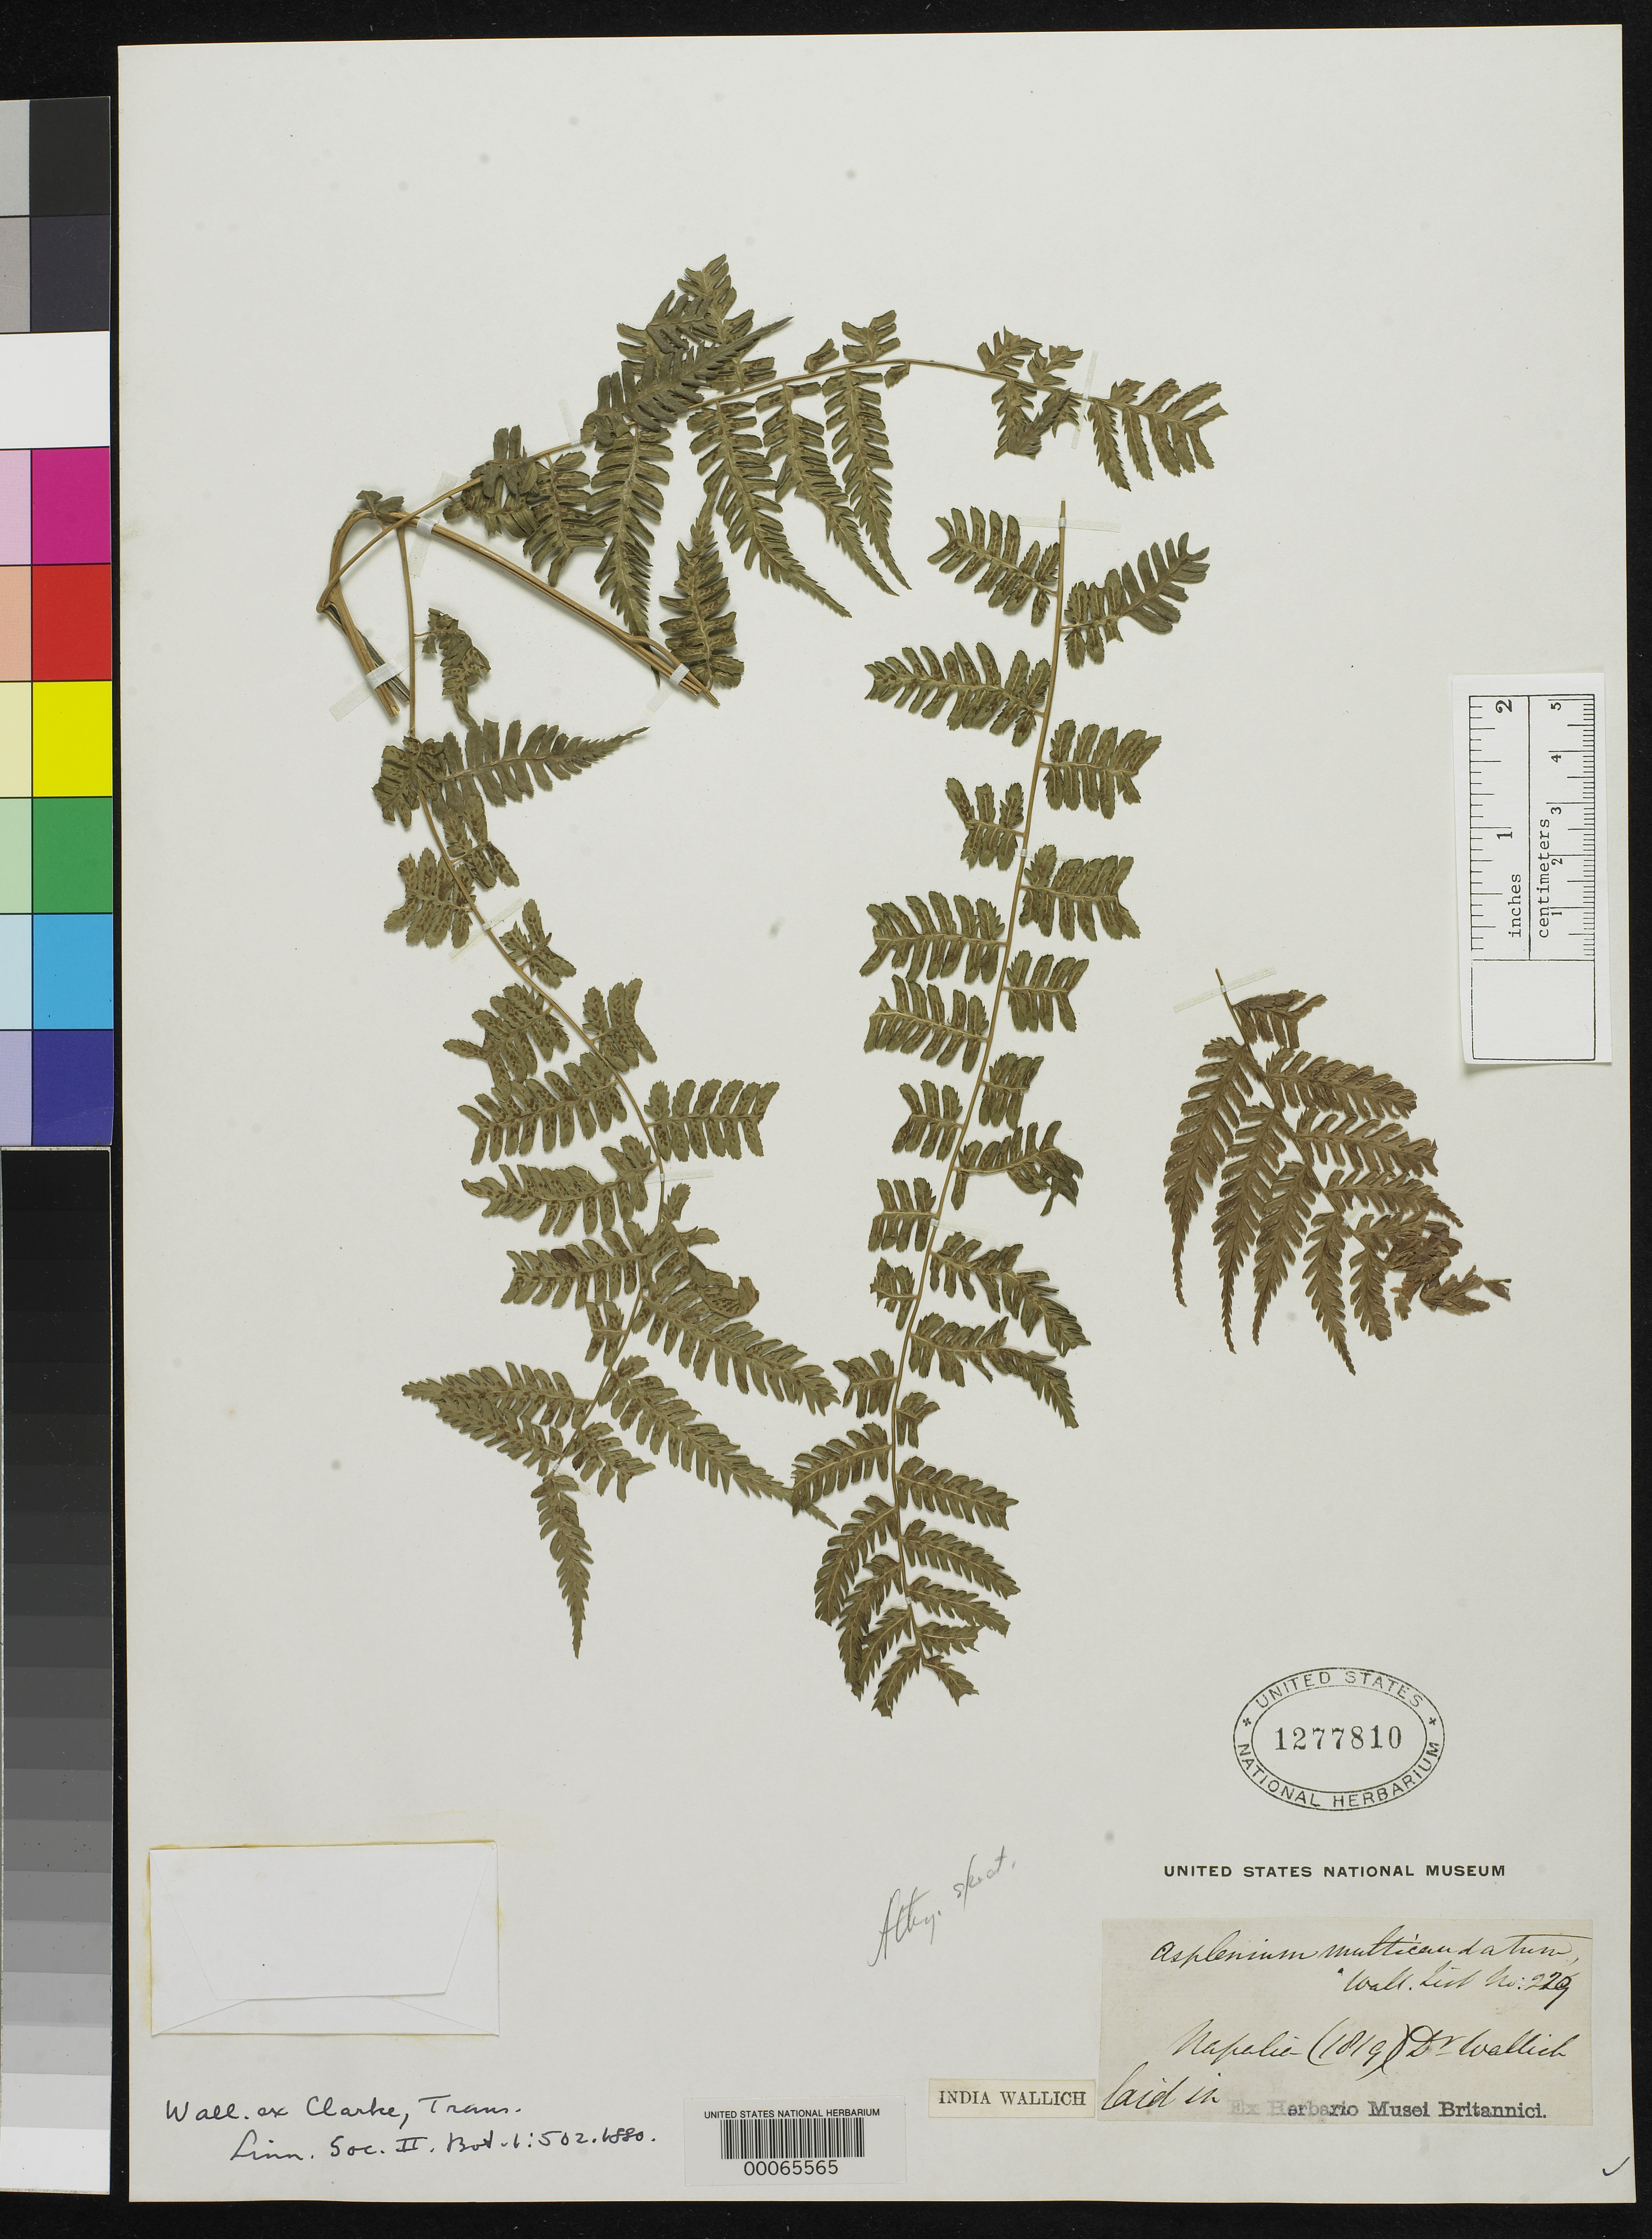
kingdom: Plantae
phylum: Tracheophyta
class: Polypodiopsida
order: Polypodiales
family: Aspleniaceae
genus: Asplenium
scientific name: Asplenium multicaudatum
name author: Wall. ex C.B. Clarke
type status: Type Collection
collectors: N. Wallich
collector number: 229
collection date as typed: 1819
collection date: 1819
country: Nepal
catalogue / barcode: US 1277810